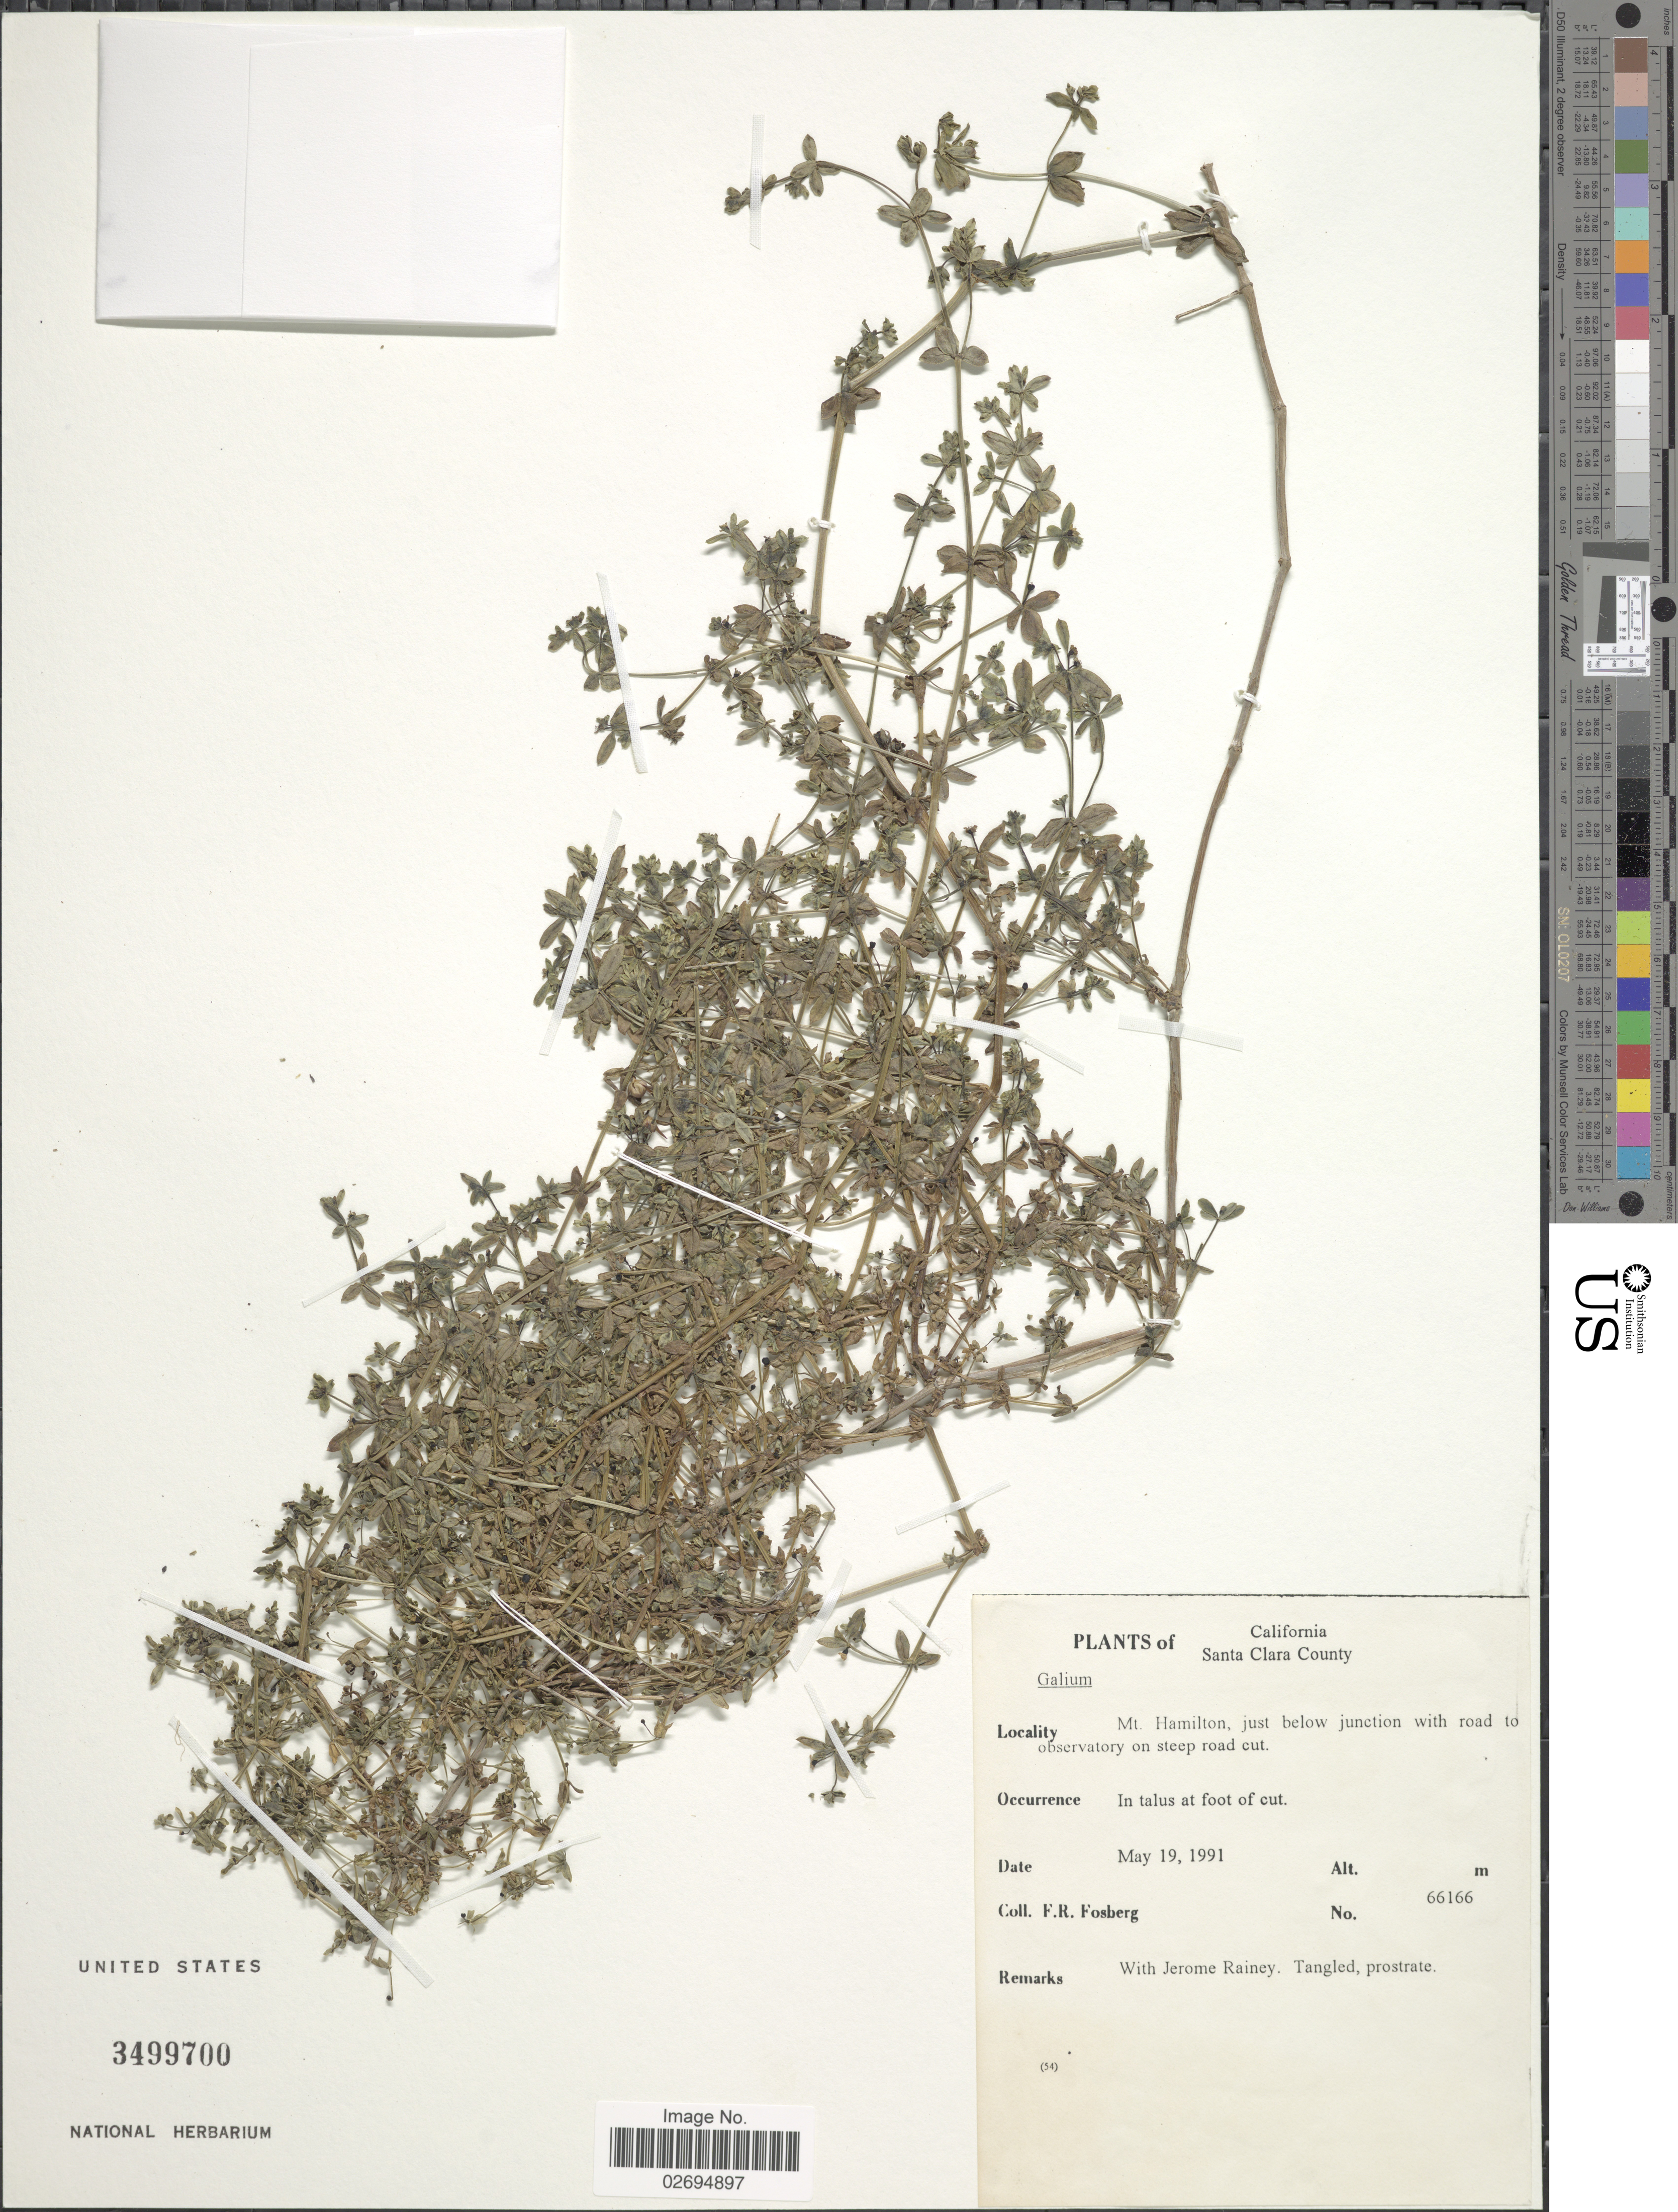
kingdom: Plantae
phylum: Tracheophyta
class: Magnoliopsida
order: Gentianales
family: Rubiaceae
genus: Galium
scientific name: Galium sp.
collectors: F. R. Fosberg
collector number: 66166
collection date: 1991-05-19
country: United States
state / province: California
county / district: Santa Clara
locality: Santa Clara County, Mt Hamilton, just below junction with road to observatory on steep road cut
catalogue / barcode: US 3499700